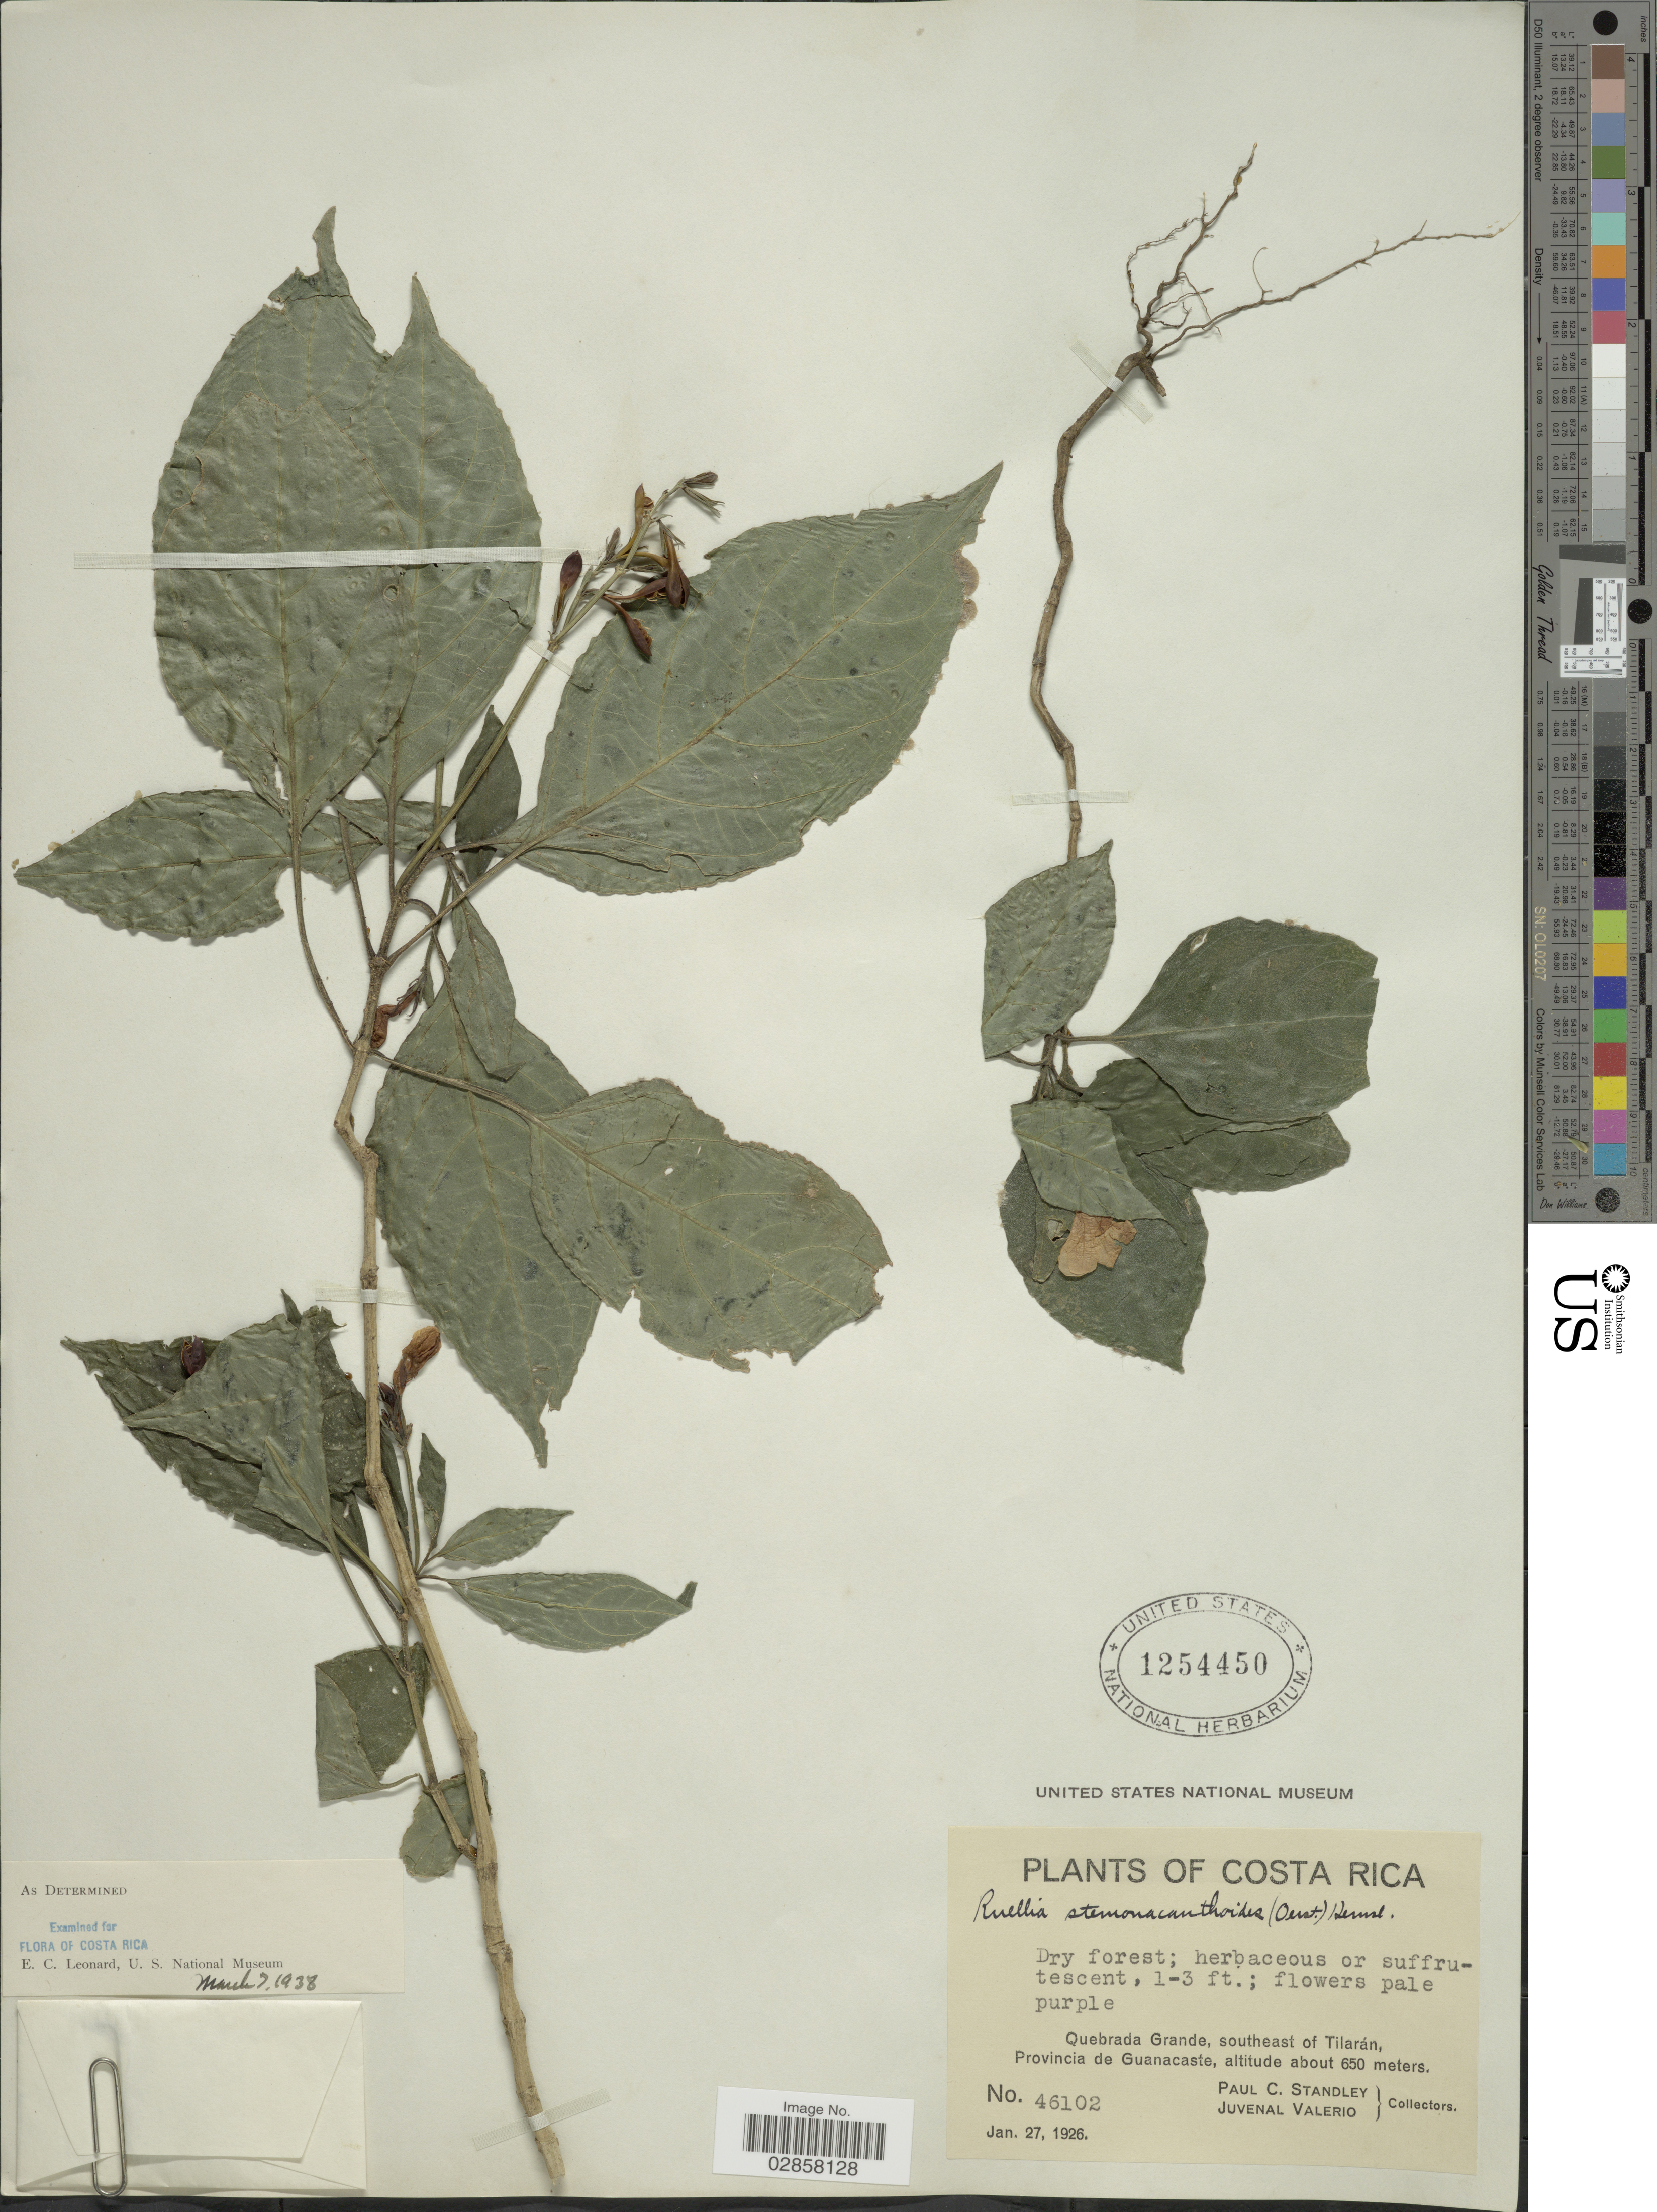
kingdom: Plantae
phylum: Tracheophyta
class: Magnoliopsida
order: Lamiales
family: Acanthaceae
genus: Ruellia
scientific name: Ruellia stemonacanthoides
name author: (Oerst.) Hemsl.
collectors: P. C. Standley & J. Valerio R.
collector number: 46102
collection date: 1926-01-27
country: Costa Rica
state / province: Guanacaste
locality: Quebrada Grande, southeast of Tilarán.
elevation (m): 650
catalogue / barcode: US 1254450